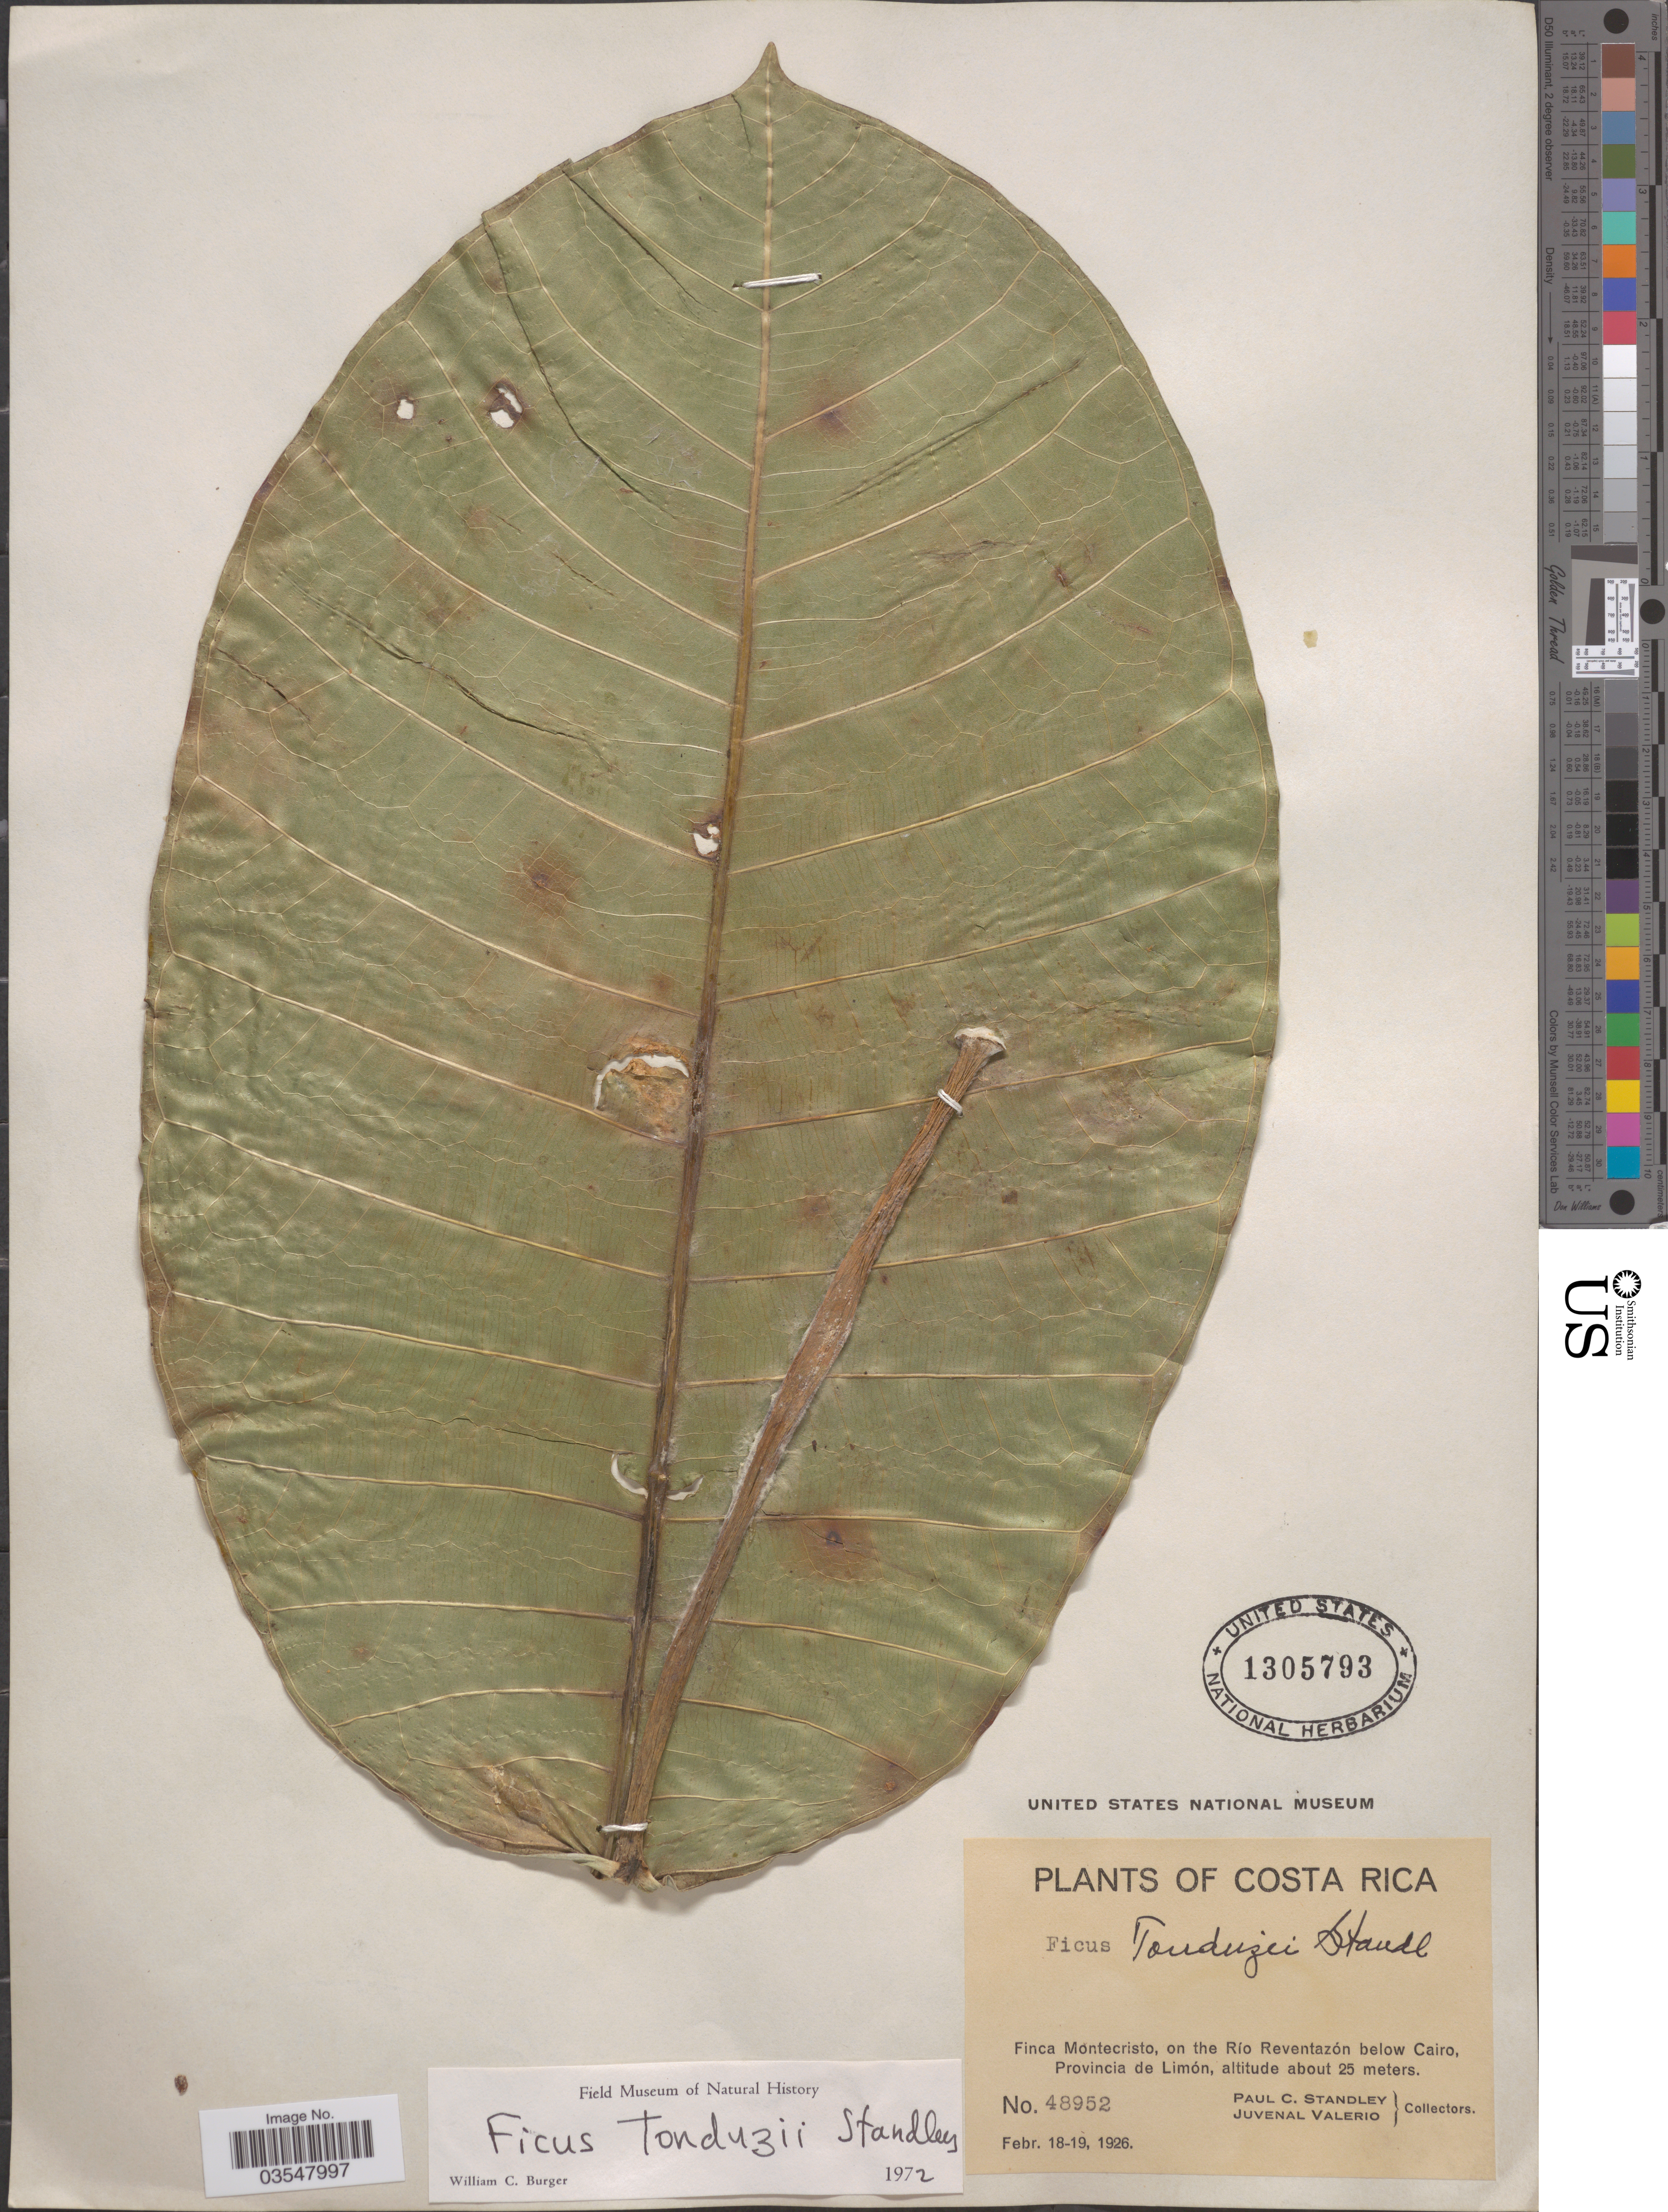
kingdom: Plantae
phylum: Tracheophyta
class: Magnoliopsida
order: Rosales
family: Moraceae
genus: Ficus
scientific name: Ficus tonduzii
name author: Standl.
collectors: P. C. Standley & J. Valerio R.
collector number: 48952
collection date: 1926-02-18/1926-02-19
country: Costa Rica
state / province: Limón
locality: Finca Montecristo, on the Río Reventazón below Cairo.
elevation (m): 25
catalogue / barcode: US 1305793